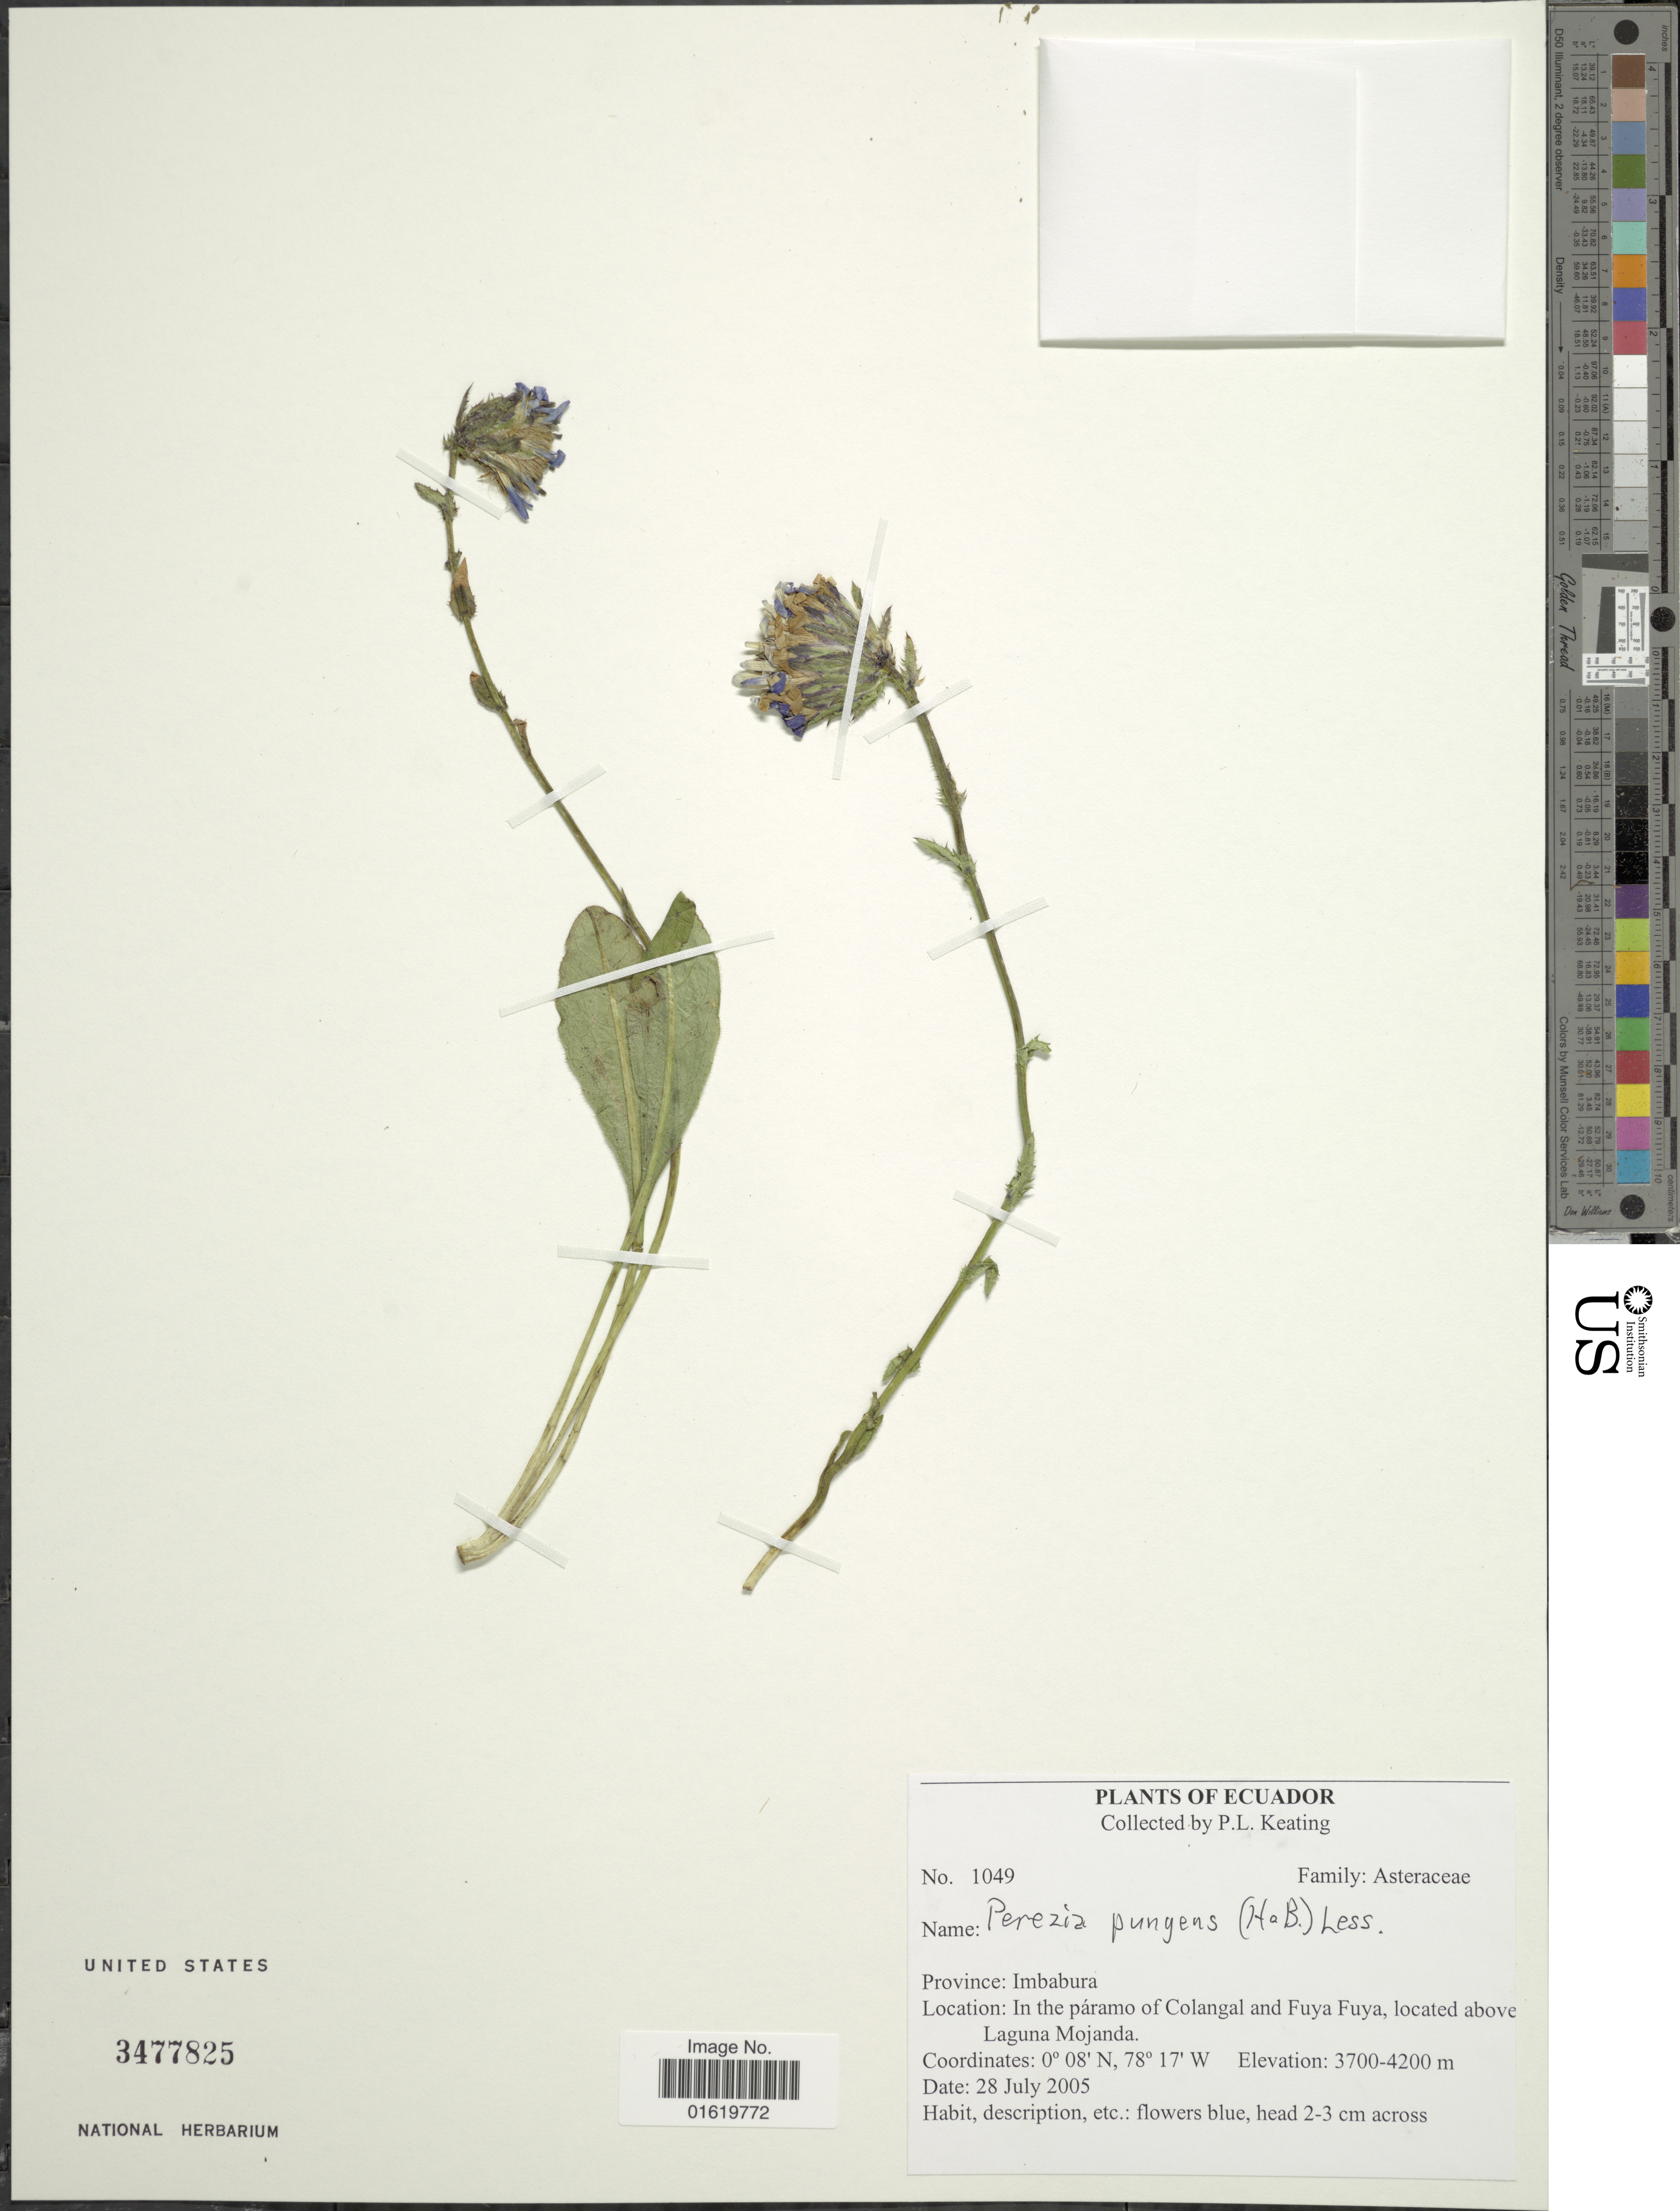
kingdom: Plantae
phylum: Tracheophyta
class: Magnoliopsida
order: Asterales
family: Asteraceae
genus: Perezia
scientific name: Perezia pungens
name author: (Humb. & Bonpl.) Less.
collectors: P. Keating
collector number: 1049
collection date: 2005-07-28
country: Ecuador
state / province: Imbabura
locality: Province: Imbabura. In the páramo of Colangal and Fuya Fuya, located above Laguna Mojanda.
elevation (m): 3700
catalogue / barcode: US 3477825